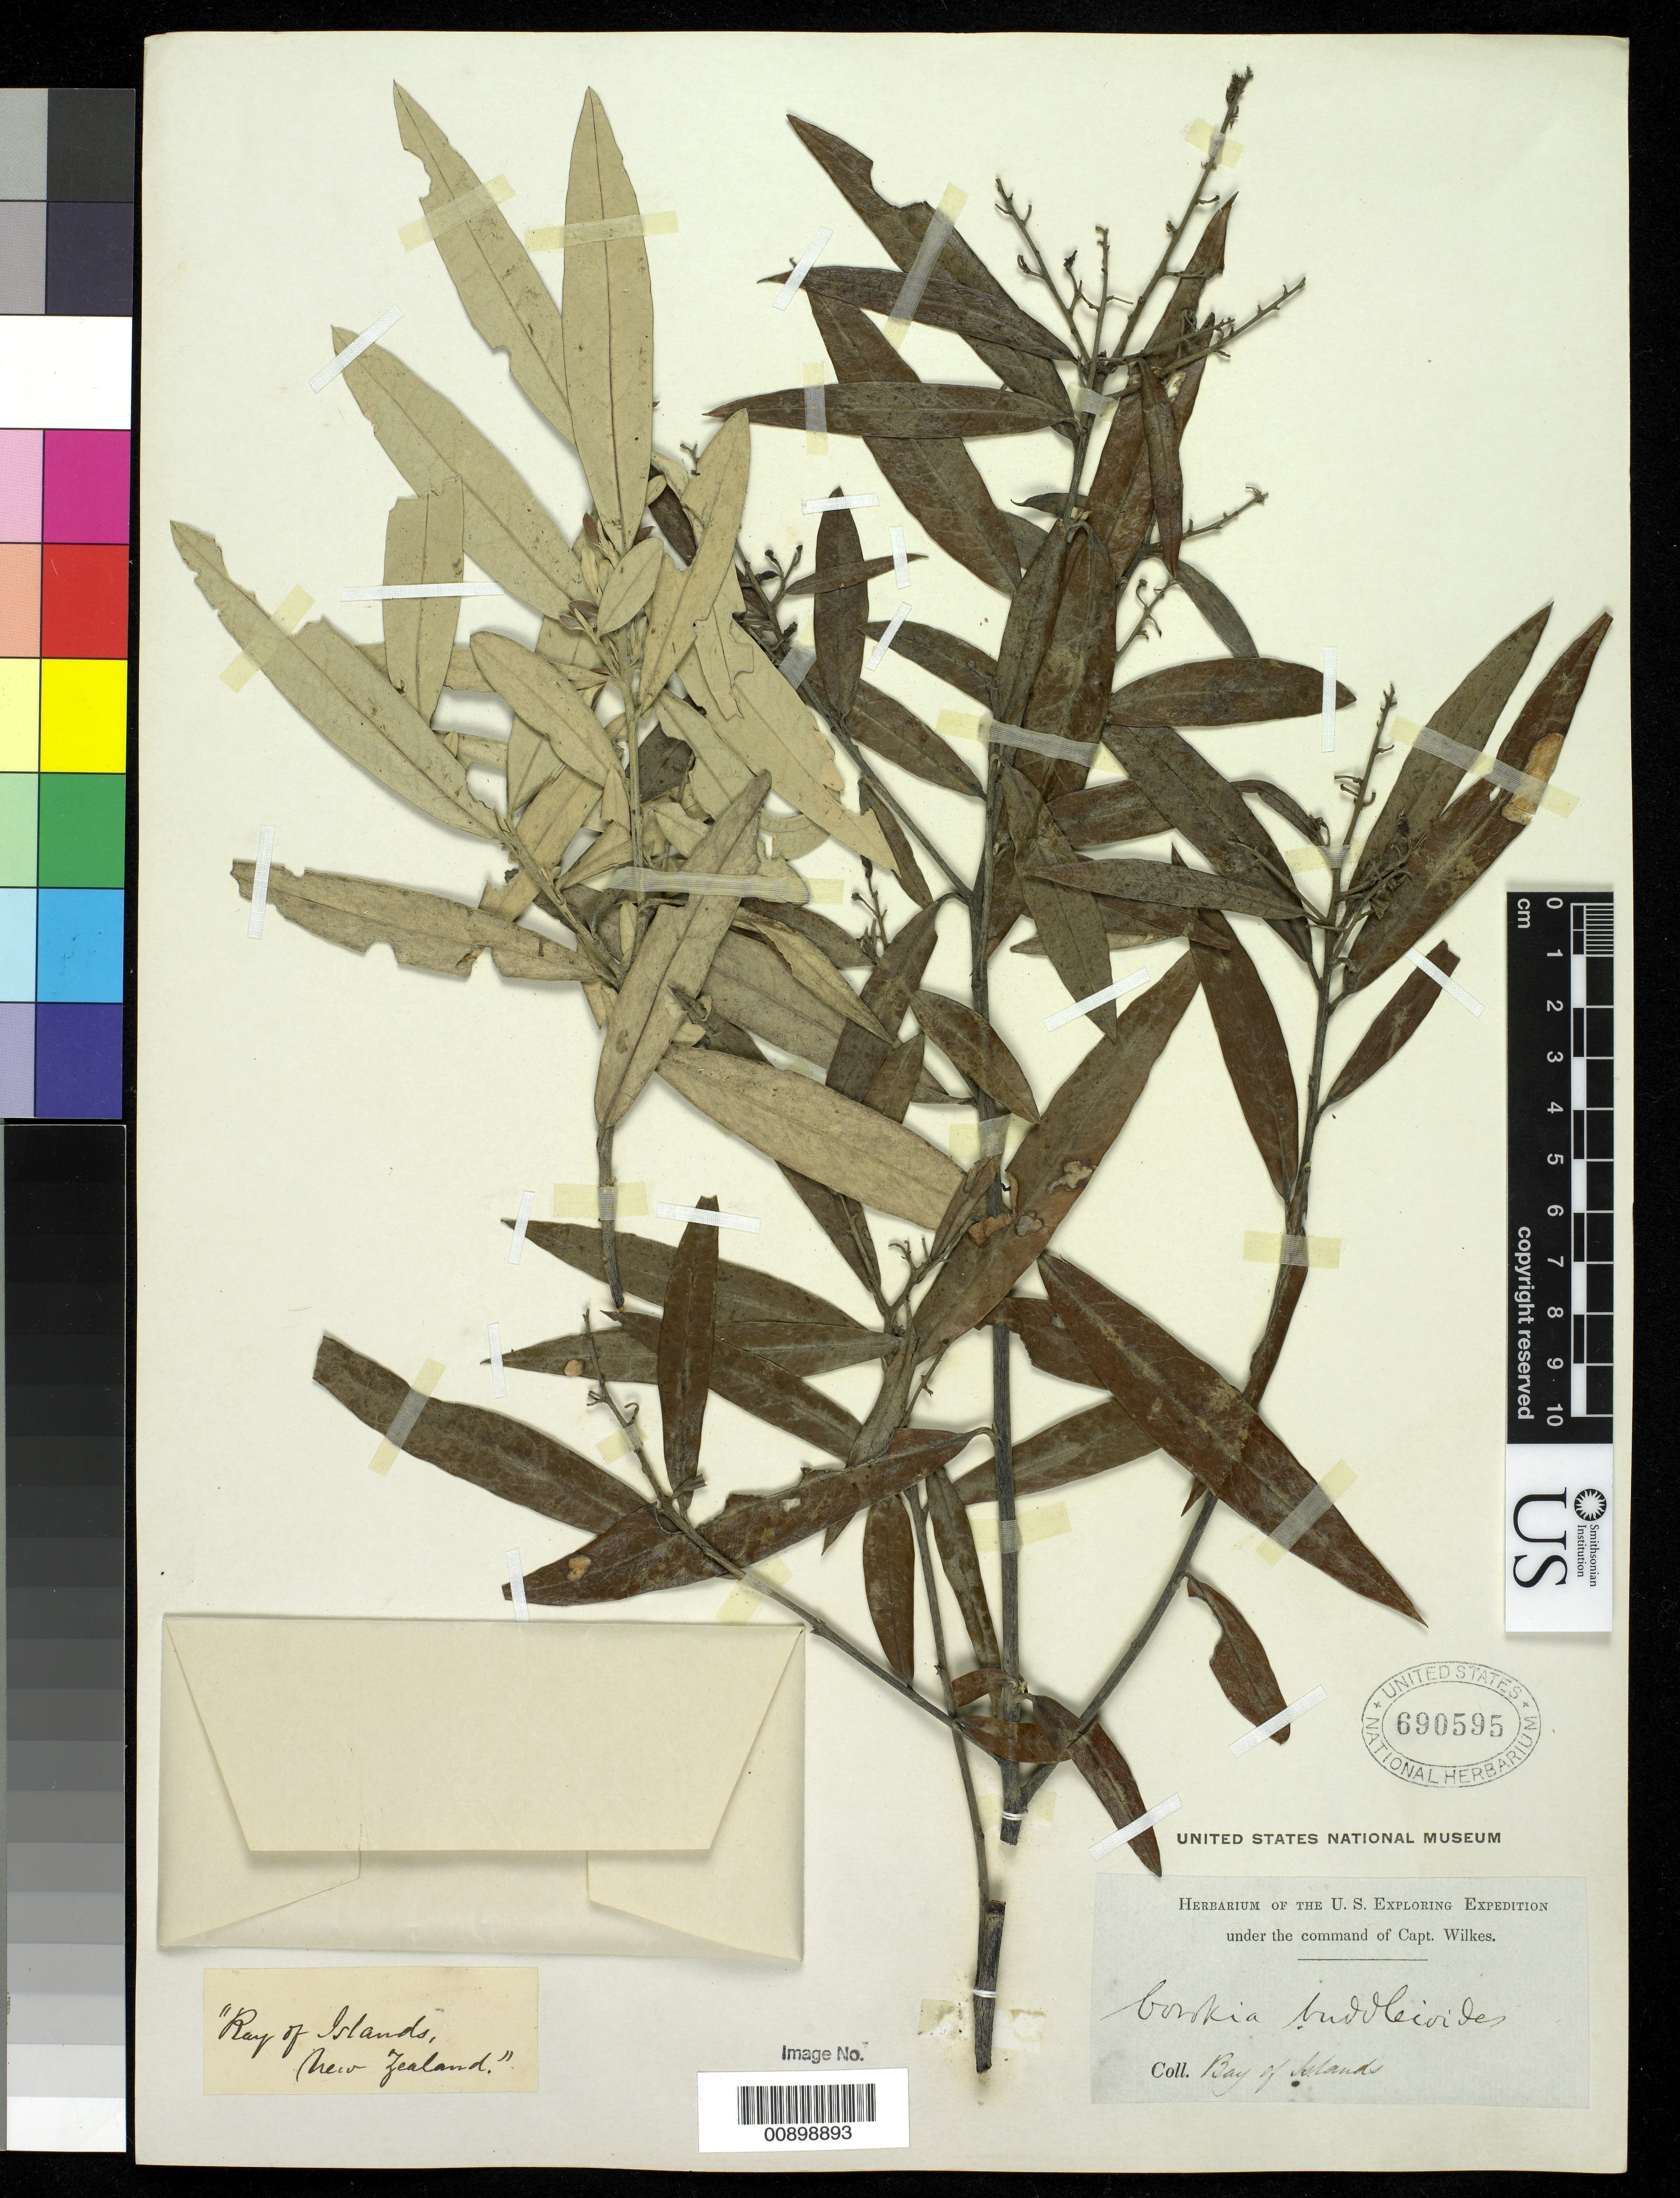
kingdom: Plantae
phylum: Tracheophyta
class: Magnoliopsida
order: Asterales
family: Argophyllaceae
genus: Corokia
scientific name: Corokia buddlejoides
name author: A. Cunn.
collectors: Wilkes Explor. Exped.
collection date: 1838/1842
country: New Zealand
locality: Bay of Islands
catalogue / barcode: US 690595